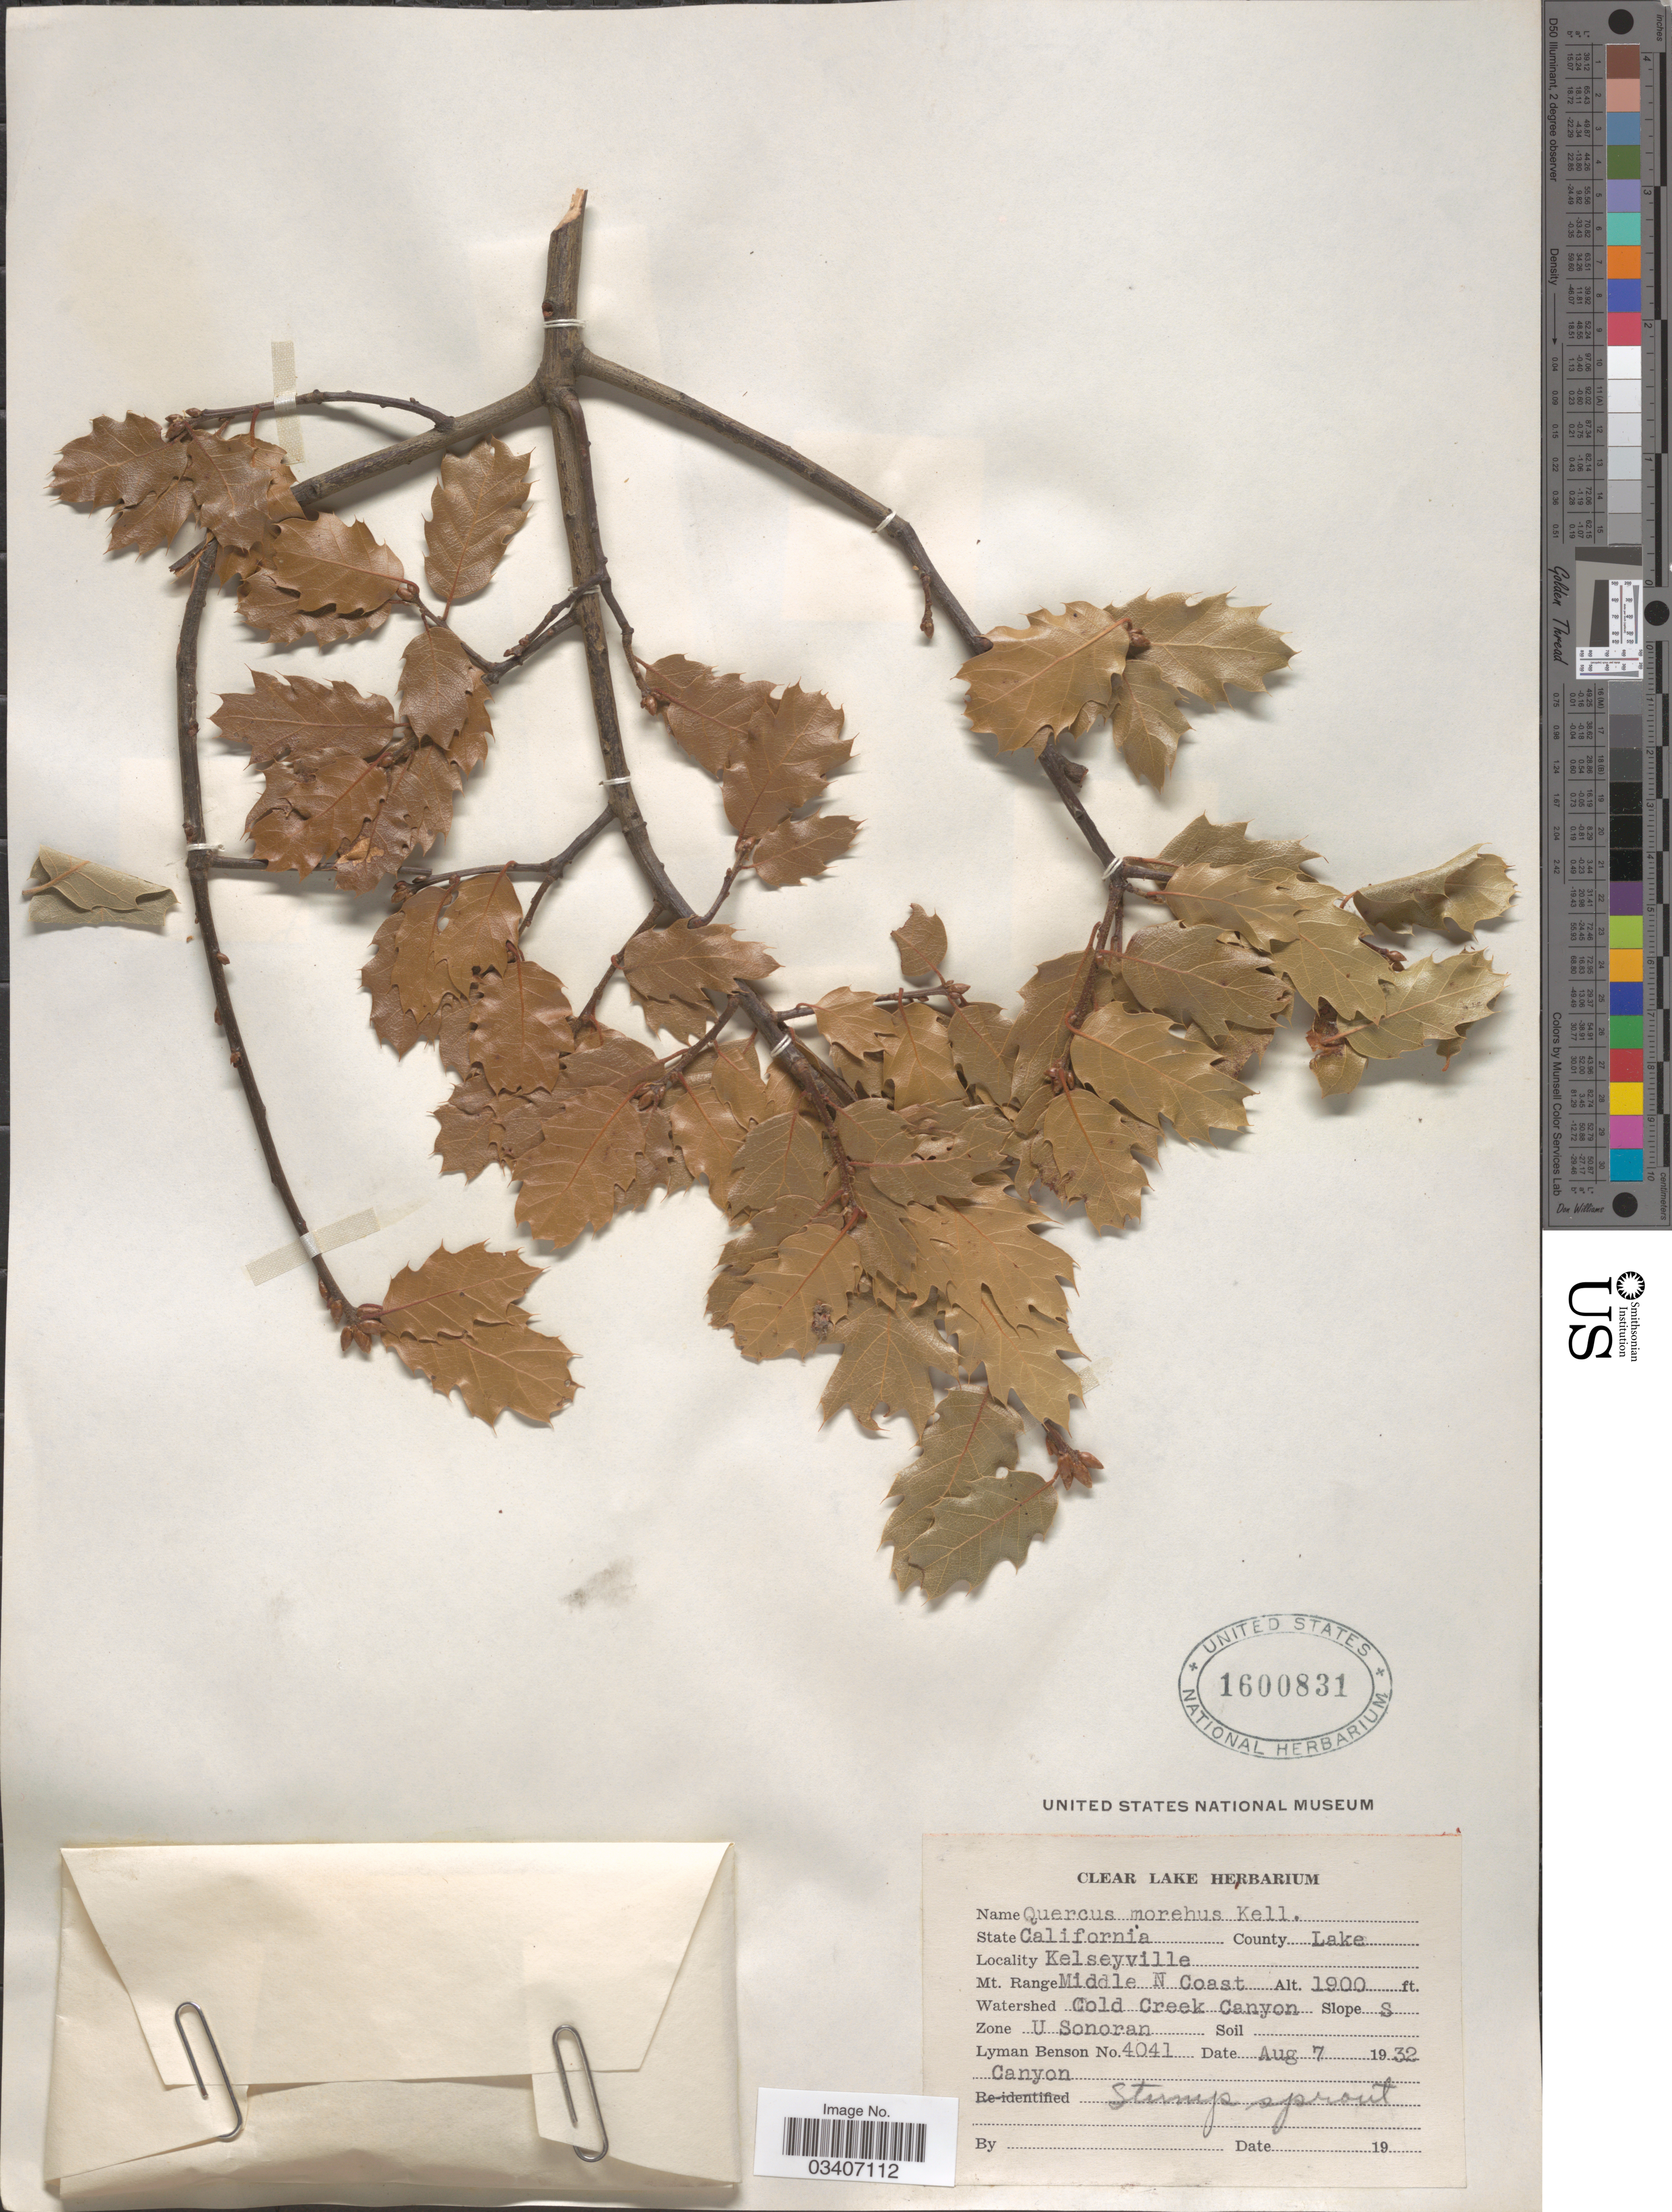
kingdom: Plantae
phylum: Tracheophyta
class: Magnoliopsida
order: Fagales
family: Fagaceae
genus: Quercus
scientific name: Quercus x moreha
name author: Kellogg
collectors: L. D. Benson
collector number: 4041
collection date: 1932-08-07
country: United States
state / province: California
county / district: Lake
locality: County Lake. Kelseyville. Middle N Coast. Watershed Cold Creek Canyon. Slope S. Zone U Sonoran.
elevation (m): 579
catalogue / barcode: US 1600831